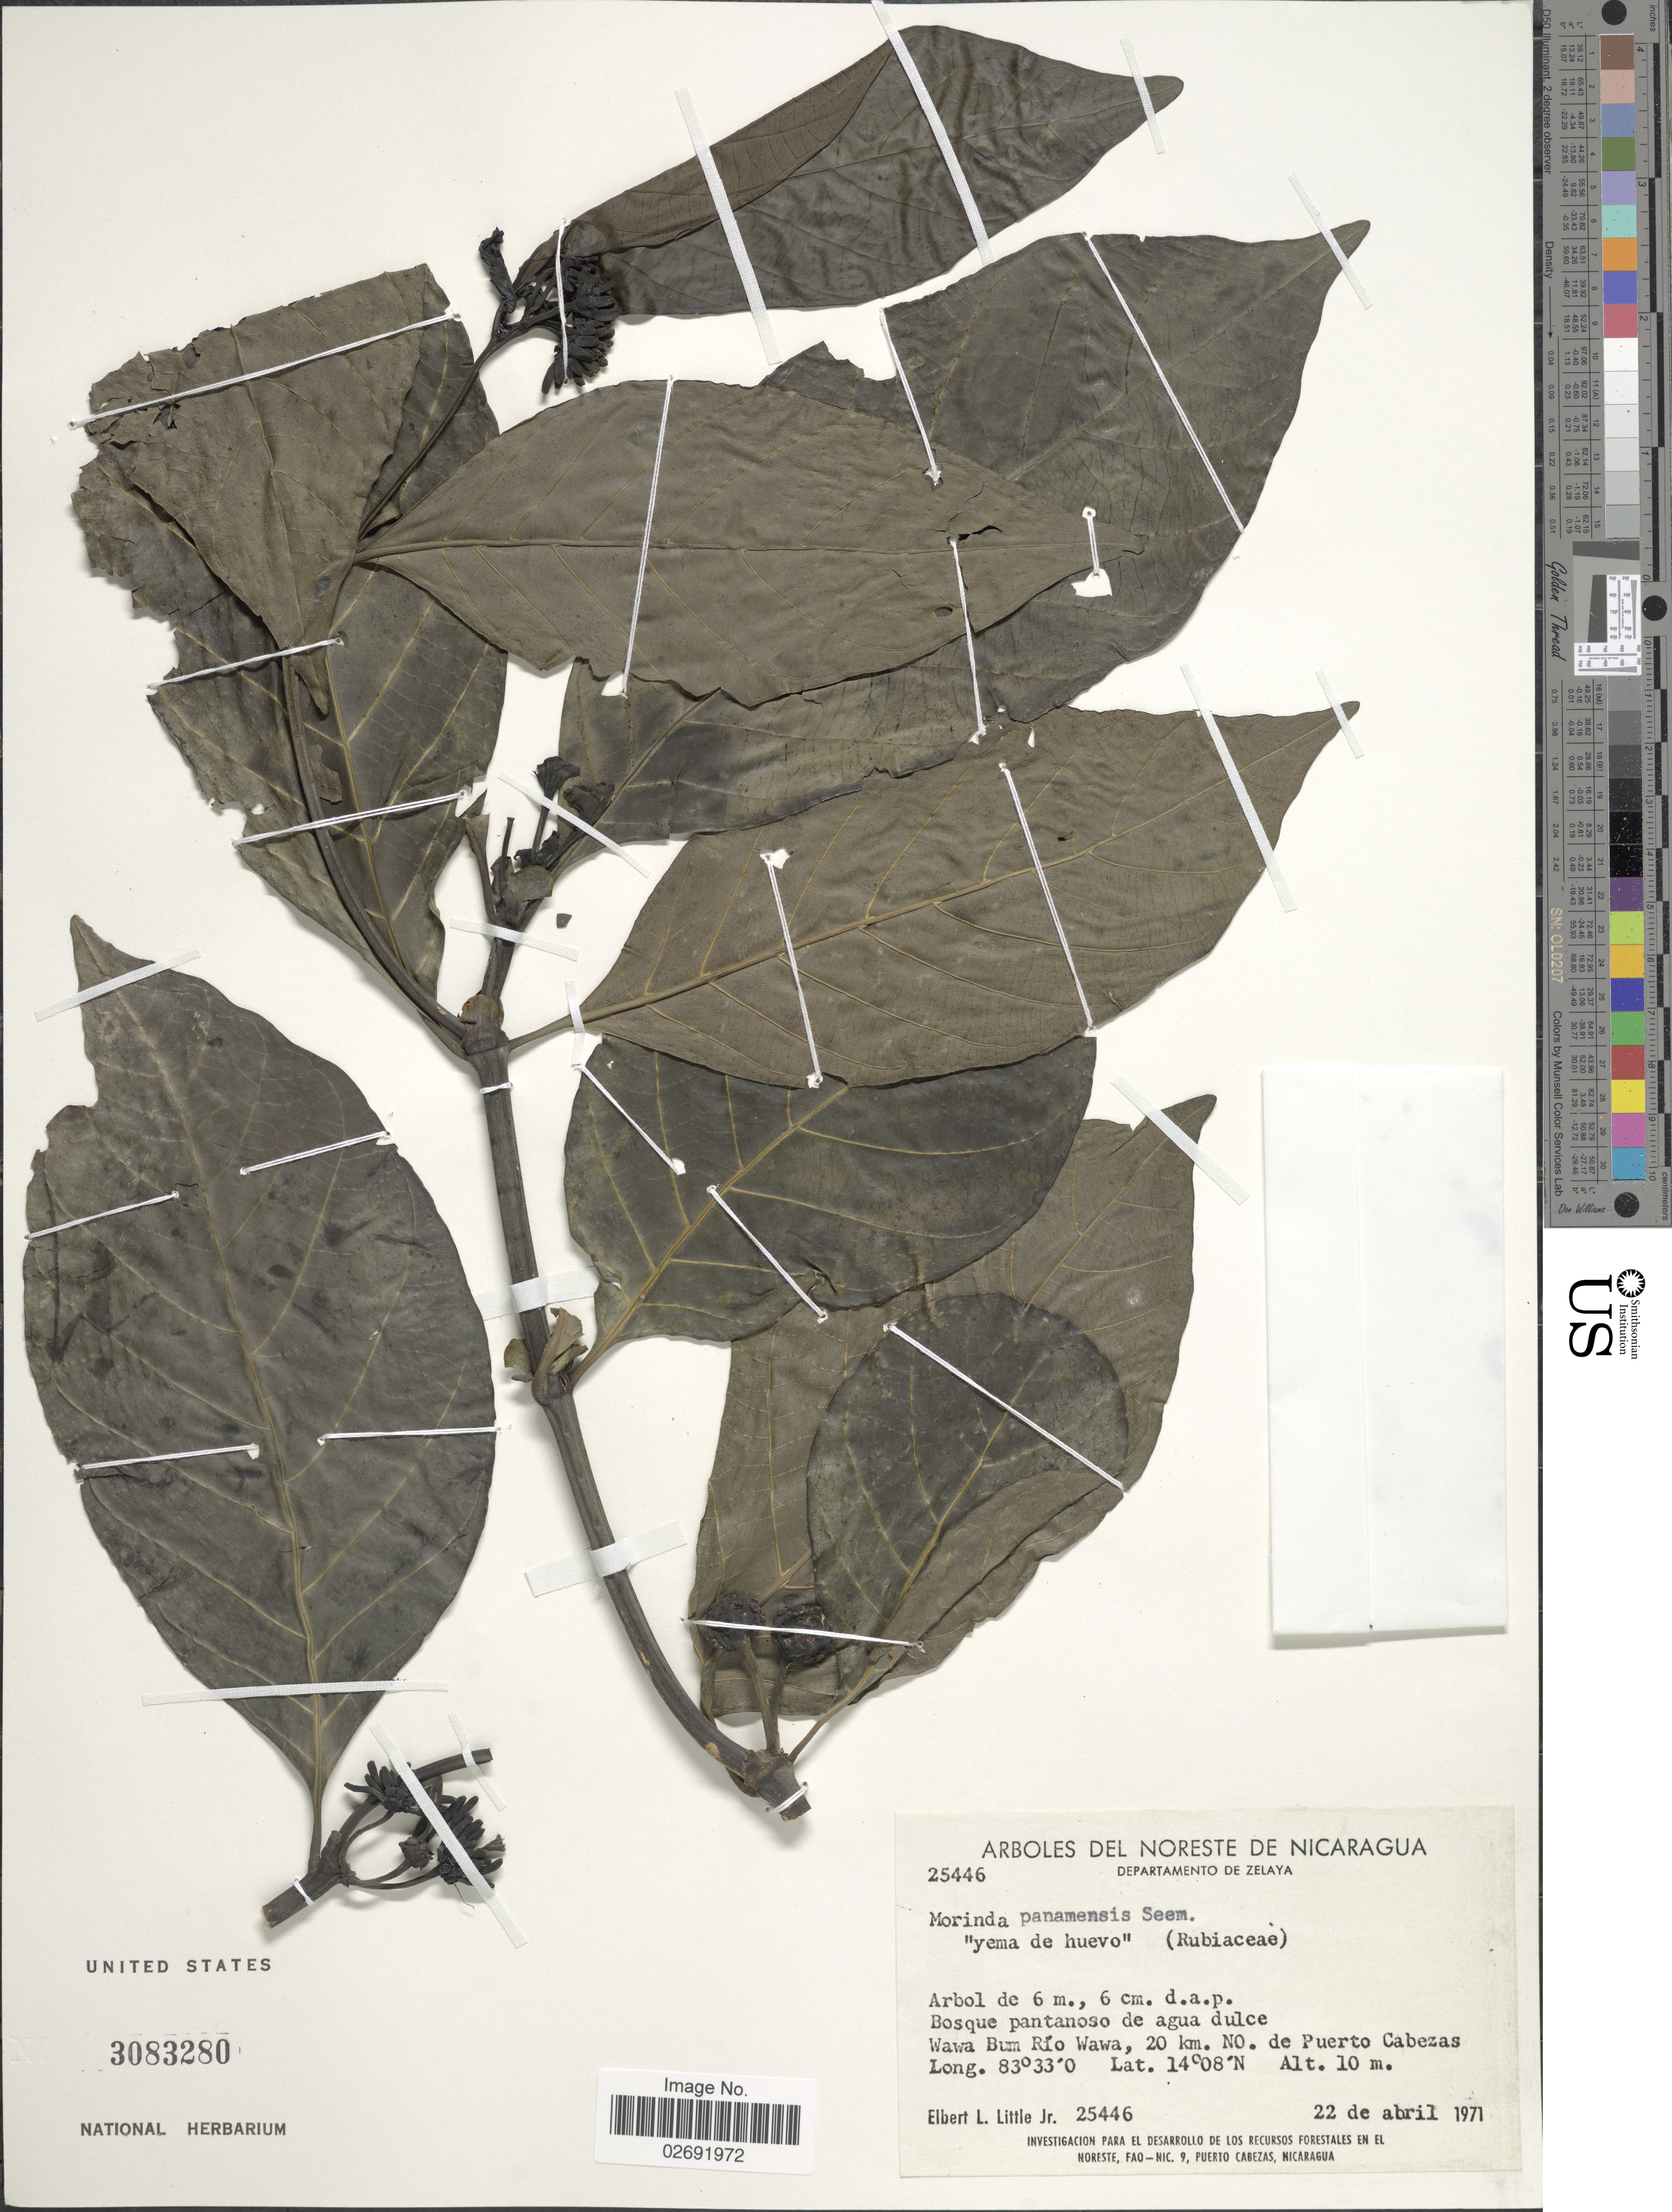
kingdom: Plantae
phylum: Tracheophyta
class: Magnoliopsida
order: Gentianales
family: Rubiaceae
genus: Morinda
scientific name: Morinda panamensis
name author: Seem.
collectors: E. L. Little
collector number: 25446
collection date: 1971-04-22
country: Nicaragua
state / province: Atlantico Norte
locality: Departamento de Zelaya, Bosque pantanosp de agua dulce Wawa Bum Río Wawa, 20 k m NO de Puerto Cabezas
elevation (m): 10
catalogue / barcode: US 3083280